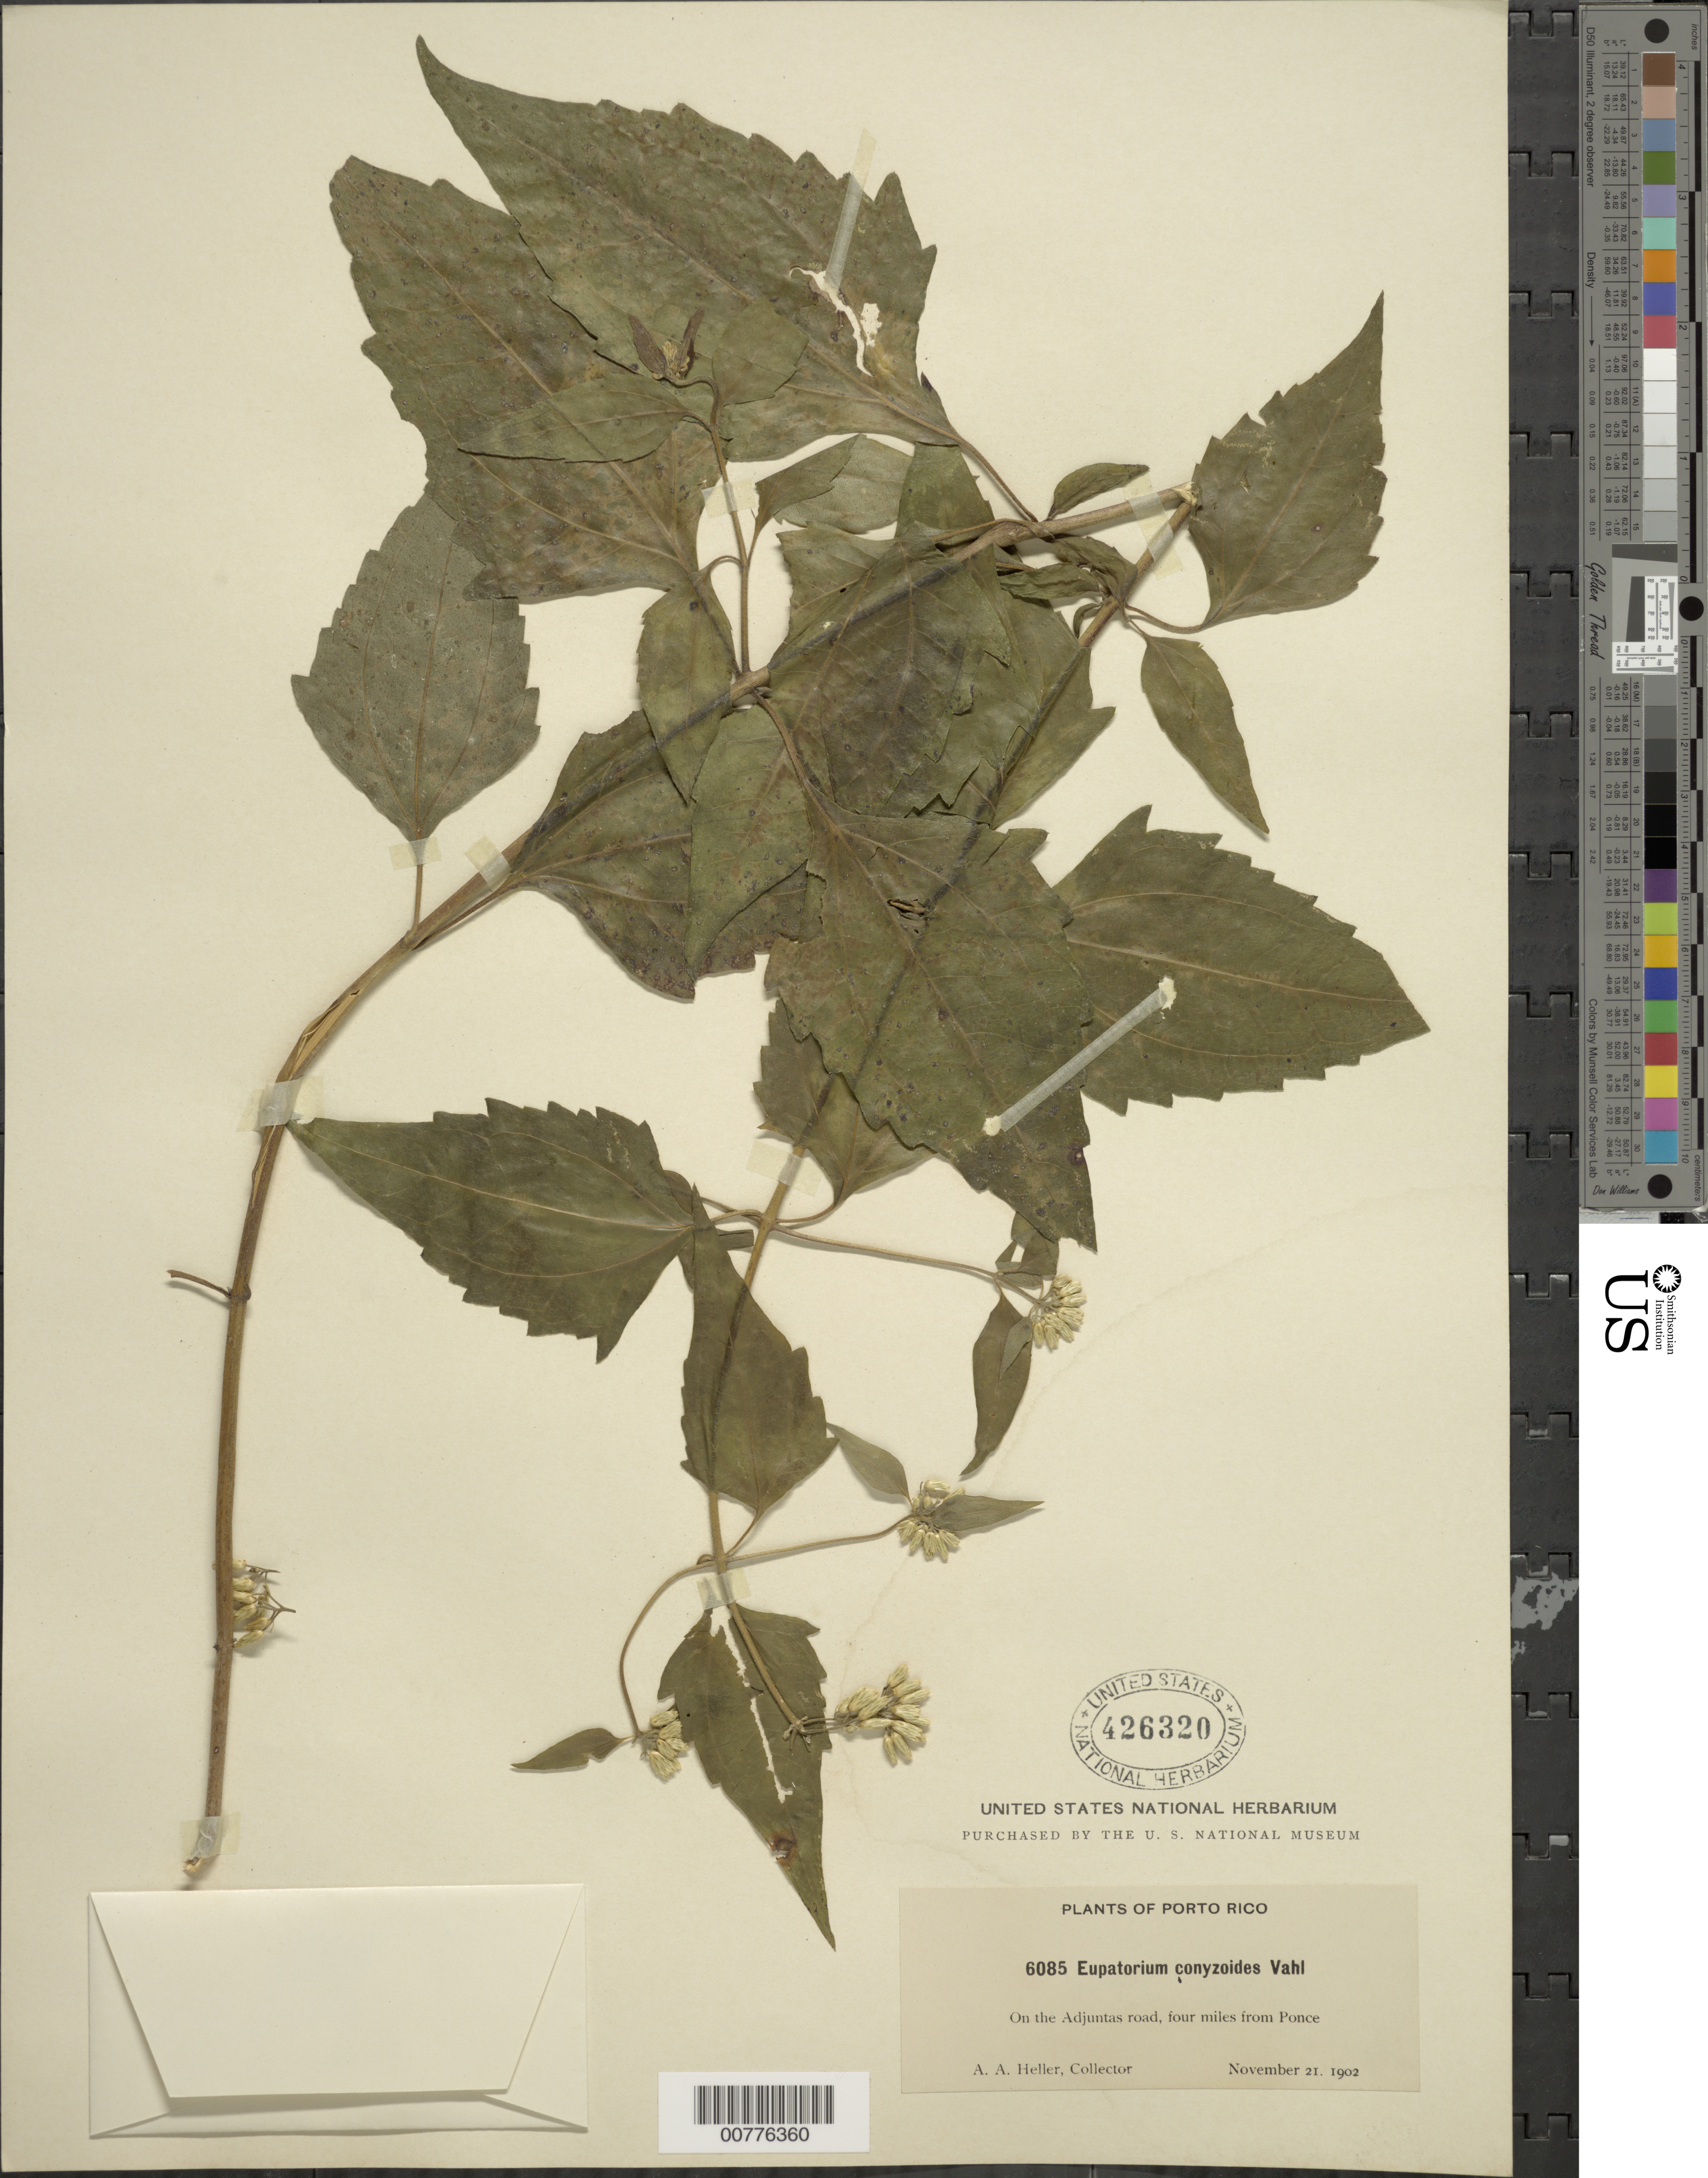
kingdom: Plantae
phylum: Tracheophyta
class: Magnoliopsida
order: Asterales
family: Asteraceae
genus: Chromolaena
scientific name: Chromolaena odorata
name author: (L.) R.M. King & H. Rob.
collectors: A. A. Heller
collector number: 6085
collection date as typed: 21 Nov 1902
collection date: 1902-11-21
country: Puerto Rico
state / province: Ponce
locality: On the Adjuntas road, 4 miles from Ponce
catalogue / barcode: US 426320